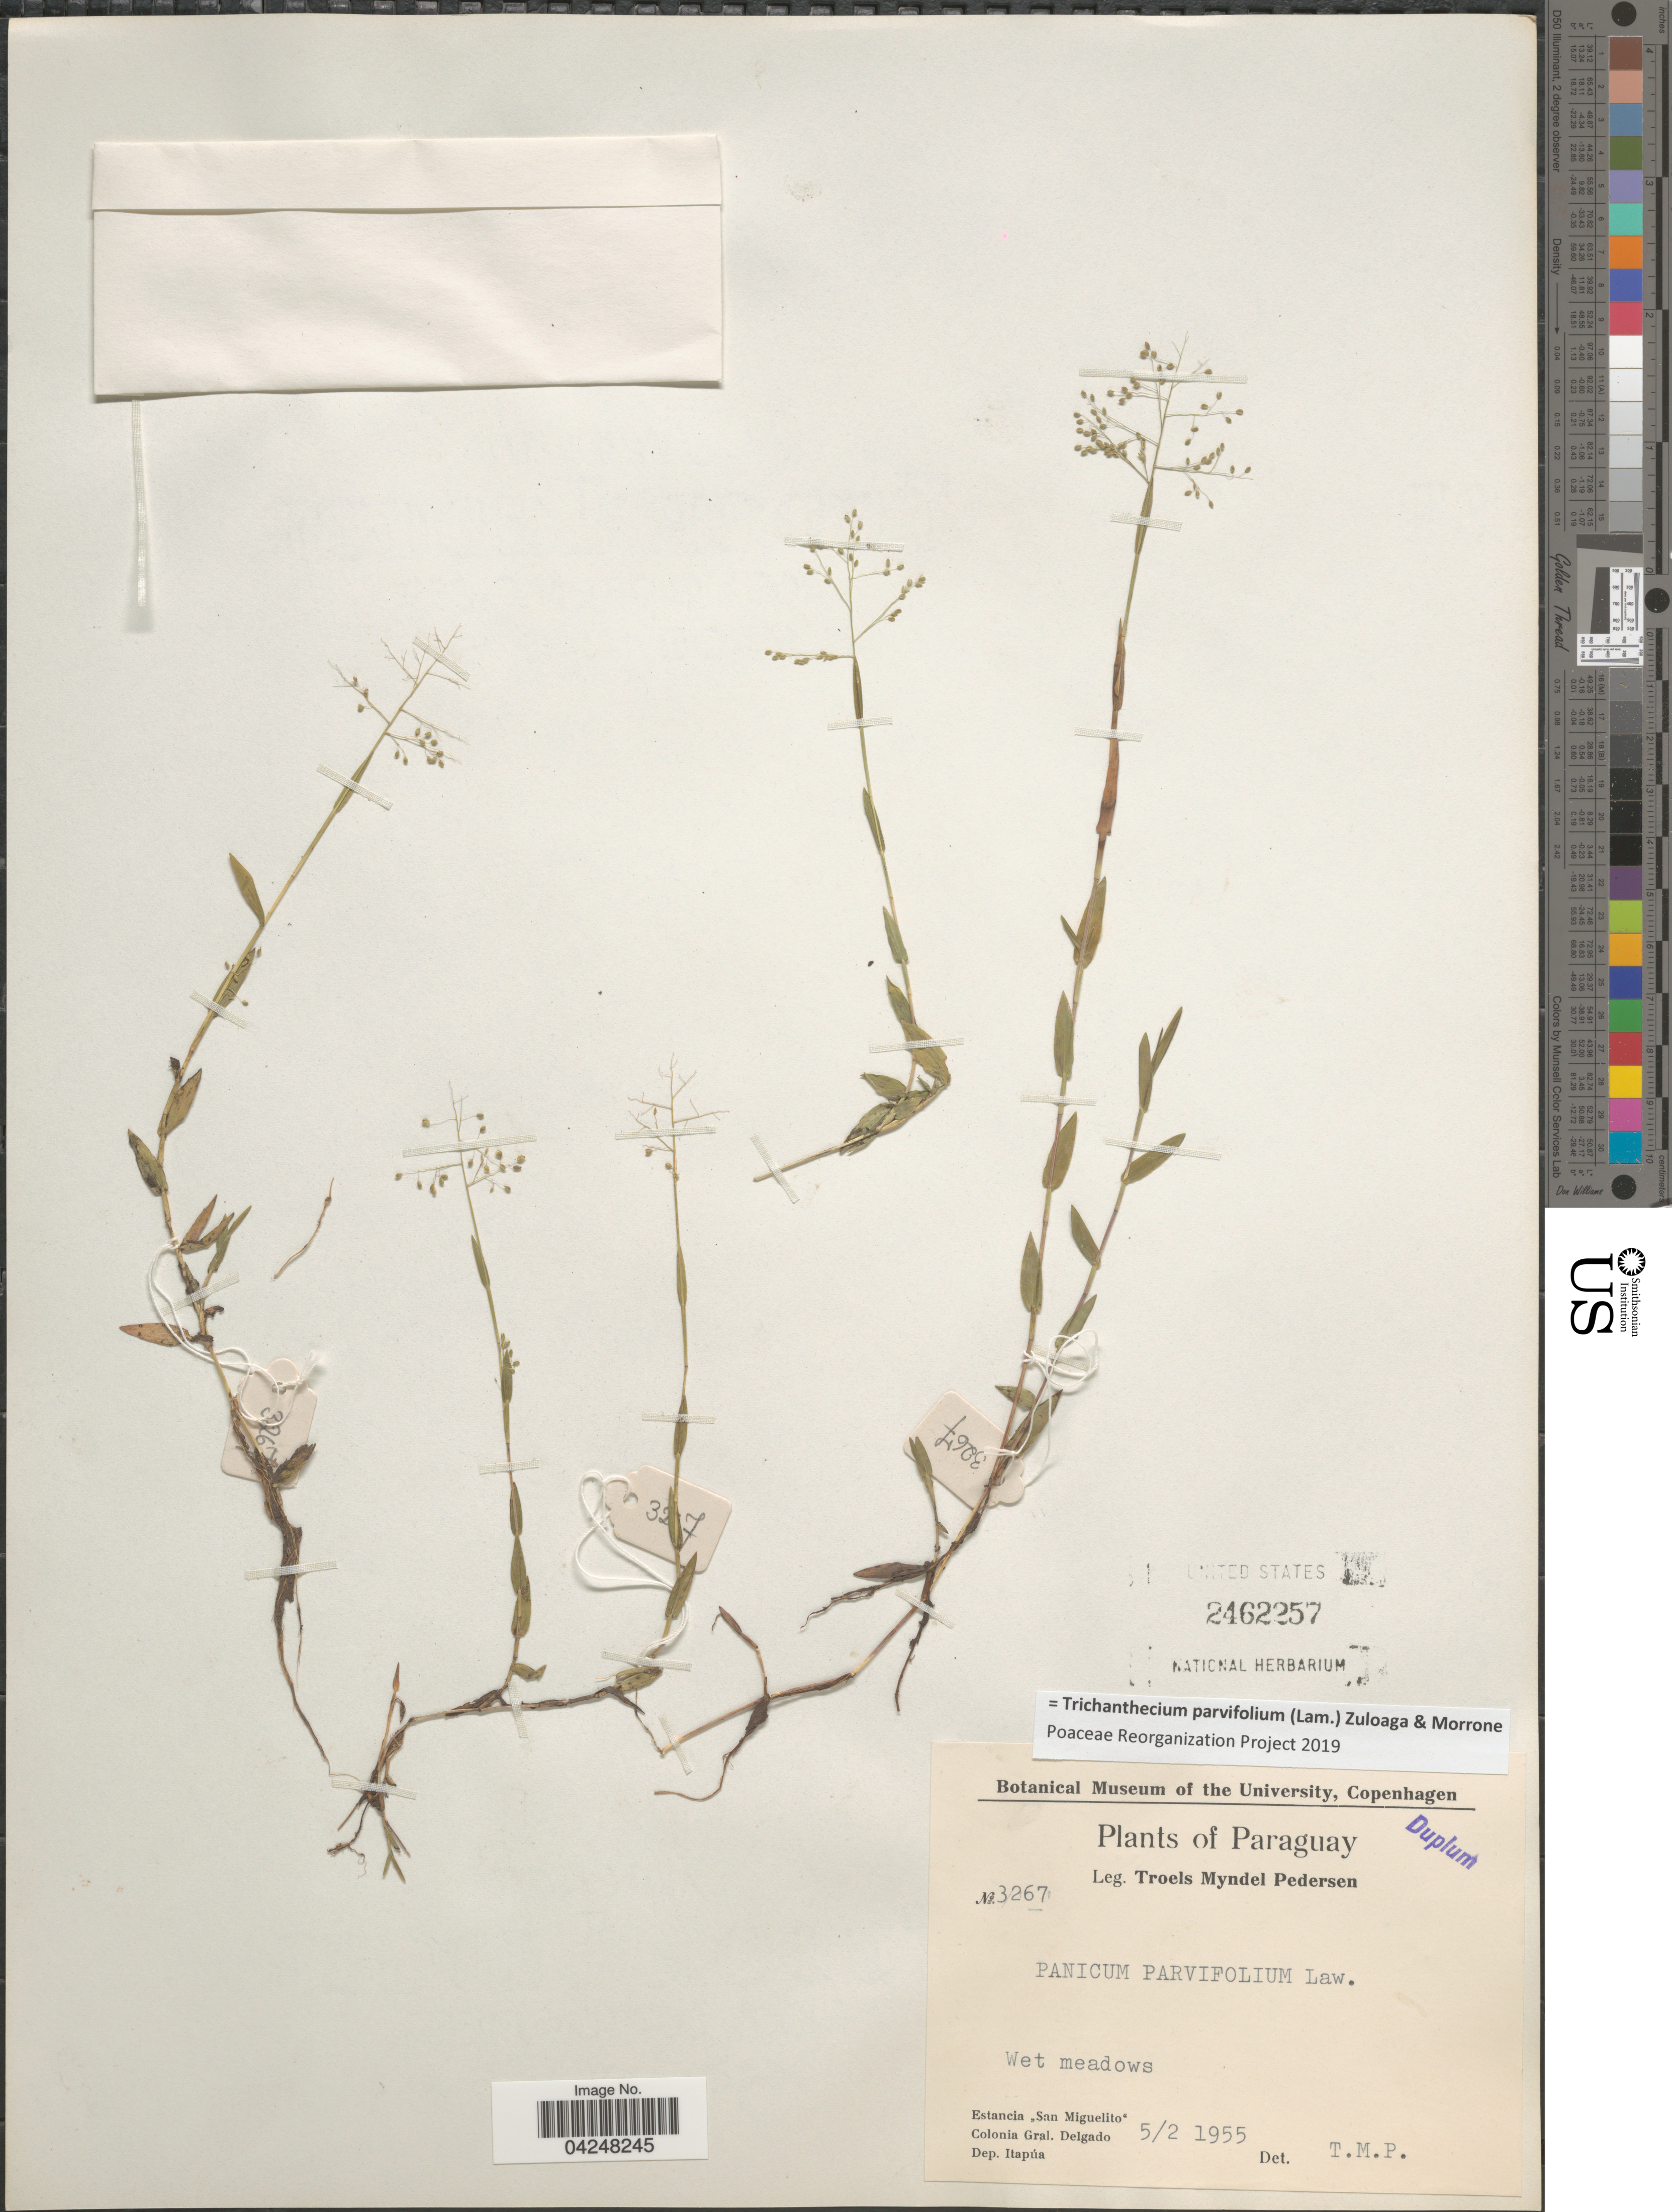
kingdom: Plantae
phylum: Tracheophyta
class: Liliopsida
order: Poales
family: Poaceae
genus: Trichanthecium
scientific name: Trichanthecium parvifolium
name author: (Lam.) Zuloaga & Morrone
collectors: T. Pederson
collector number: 3267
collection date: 1955-02-05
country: Paraguay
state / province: Itapua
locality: Estancia "San Miguelito". Colonia Gral. Delgado. Dep. Itapúa.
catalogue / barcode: US 2462257